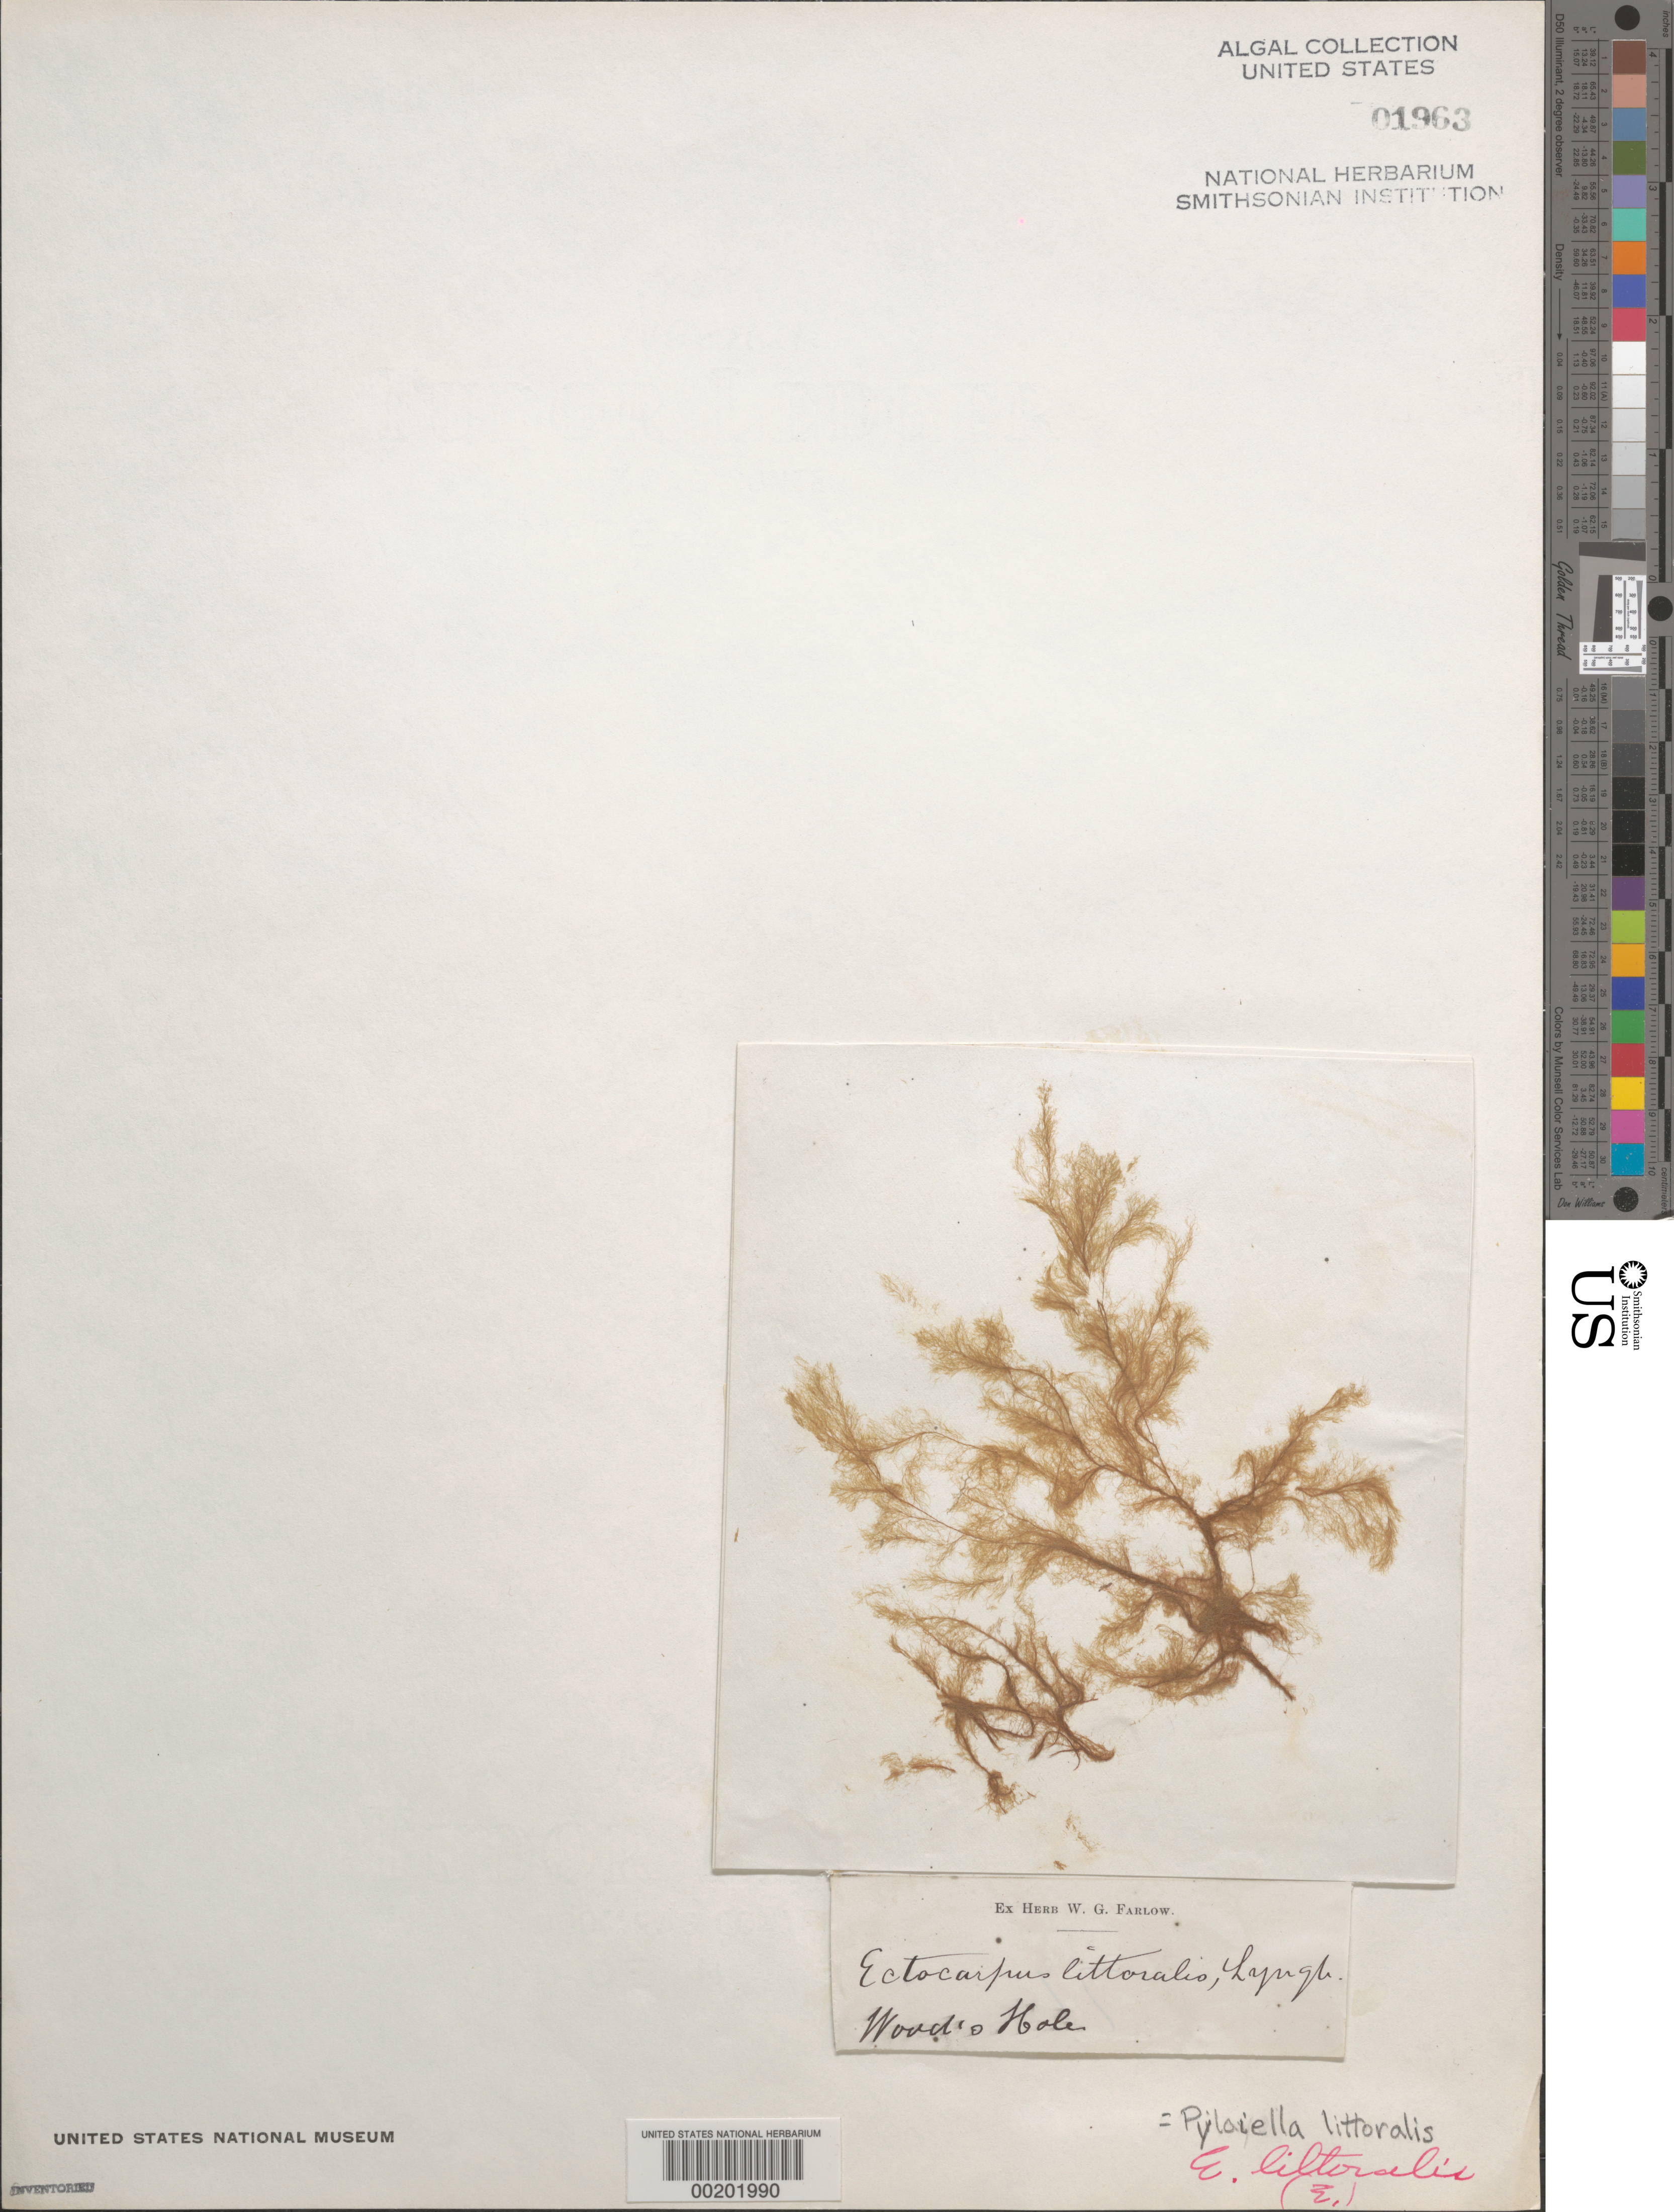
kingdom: Chromista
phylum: Ochrophyta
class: Phaeophyceae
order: Ectocarpales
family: Acinetosporaceae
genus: Pylaiella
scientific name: Pylaiella litoralis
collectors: W. Farlow (Herbarium)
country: United States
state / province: Massachusetts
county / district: Barnstable County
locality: Woods Hole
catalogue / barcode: US 1963